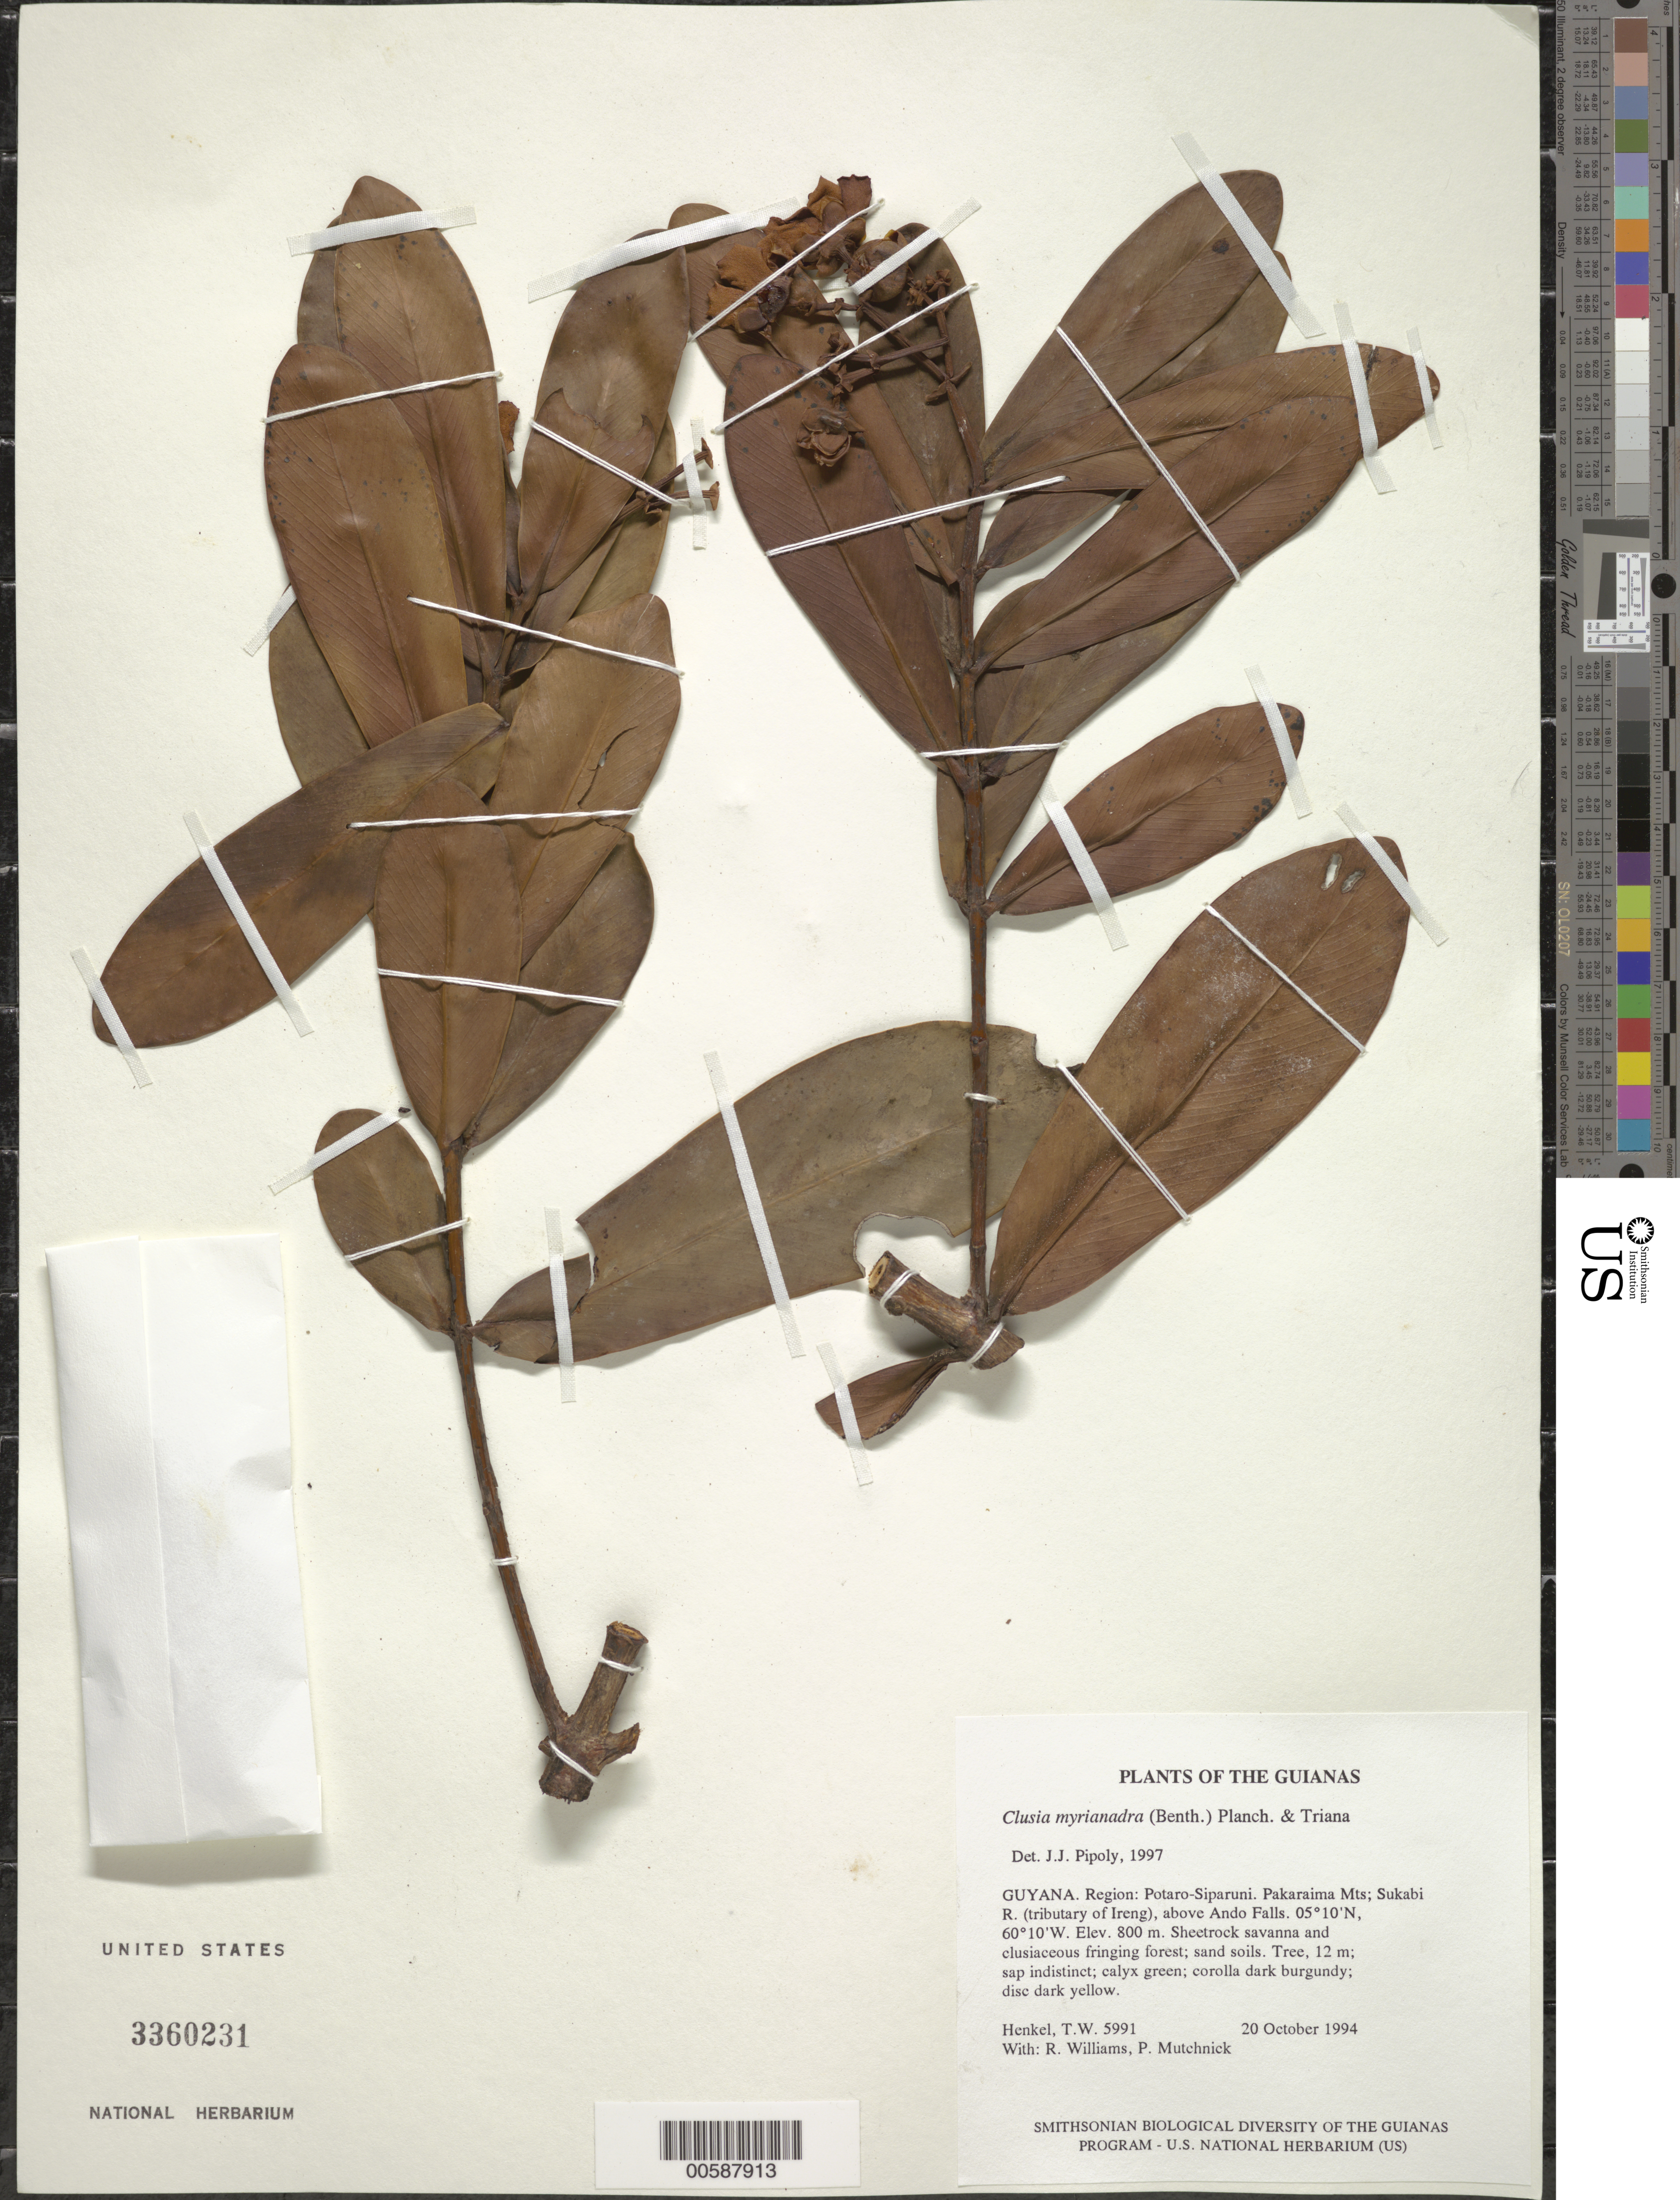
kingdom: Plantae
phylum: Tracheophyta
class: Magnoliopsida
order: Malpighiales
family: Clusiaceae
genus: Clusia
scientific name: Clusia myriandra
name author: (Benth.) Planch. & Triana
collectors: T. Henkel, R. Williams & P. Mutchnick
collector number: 5991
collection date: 1994-10-20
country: Guyana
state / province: Potaro-Siparuni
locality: The Guianas. Region: Potaro-Siparuni. Pakaraima Mts; Sukabi R. (tributary of Ireng), above Ando Falls.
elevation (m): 800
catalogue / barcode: US 3360231